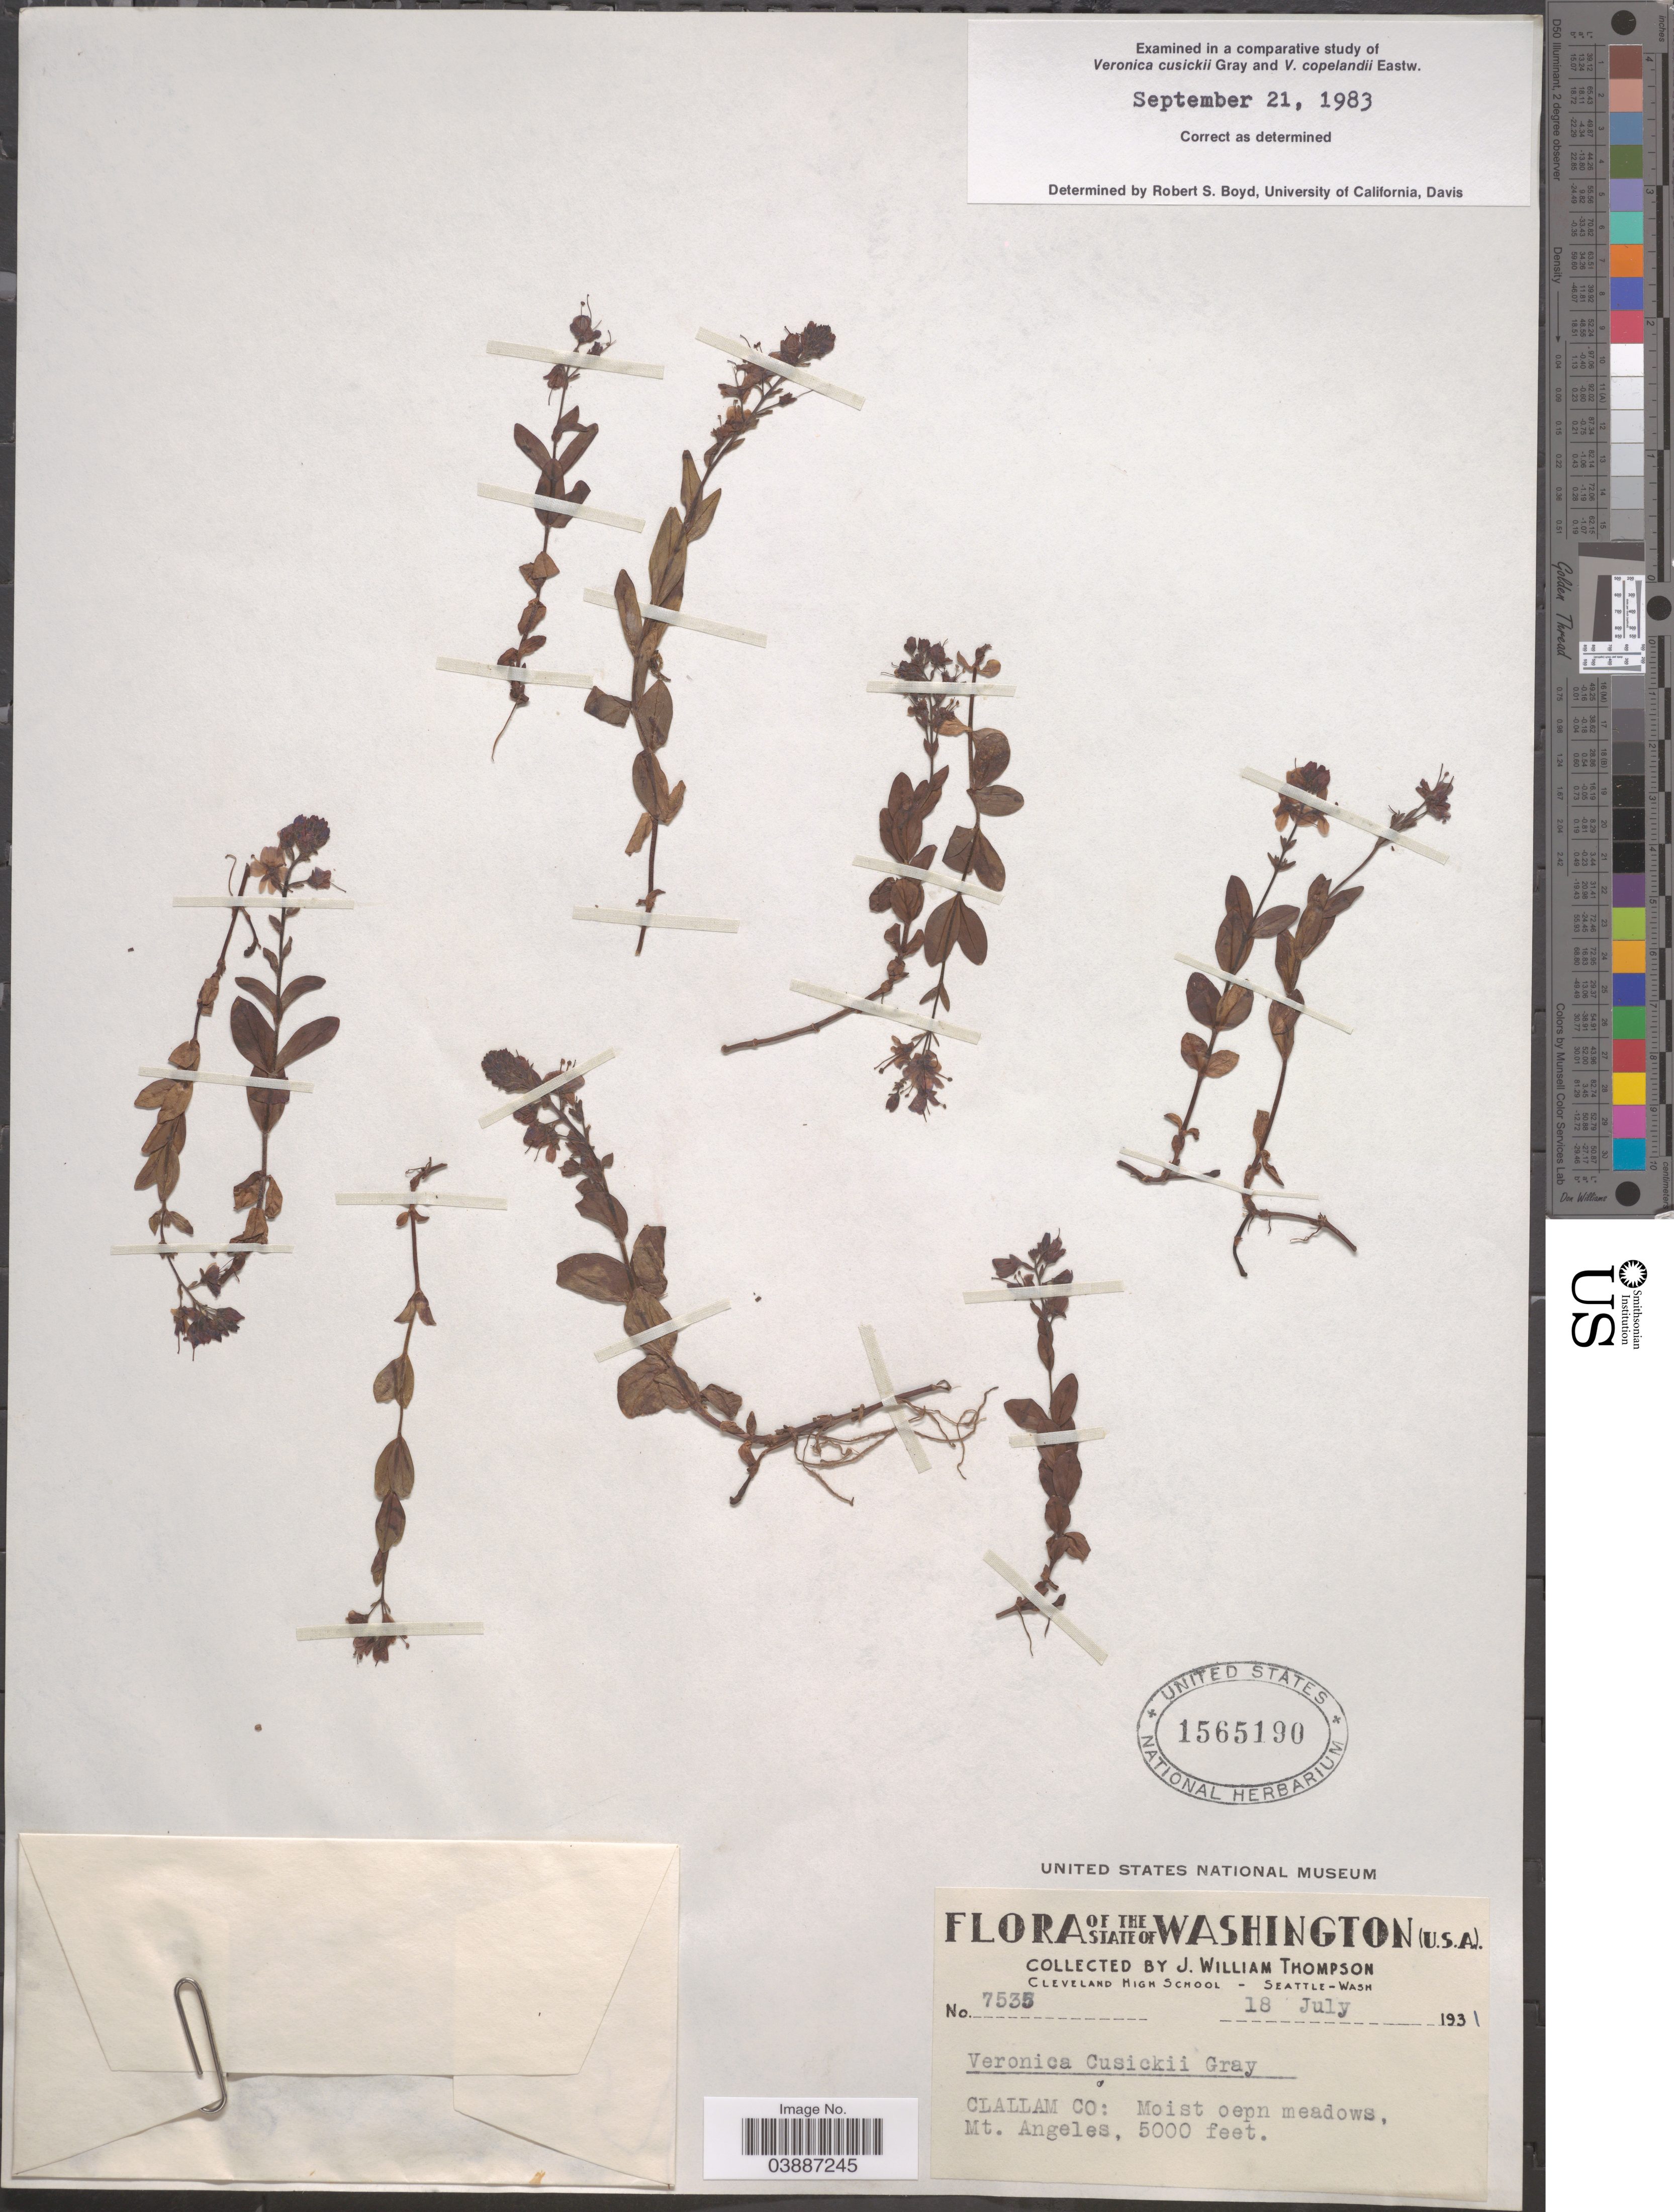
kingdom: Plantae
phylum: Tracheophyta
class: Magnoliopsida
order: Lamiales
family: Plantaginaceae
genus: Veronica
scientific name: Veronica cusickii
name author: A. Gray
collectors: J. W. Thompson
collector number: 7535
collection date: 1931-07-18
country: United States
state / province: Washington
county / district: Clallam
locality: Clallam Co: Moist oepn meadows, Mt. Angeles.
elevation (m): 1524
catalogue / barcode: US 1565190